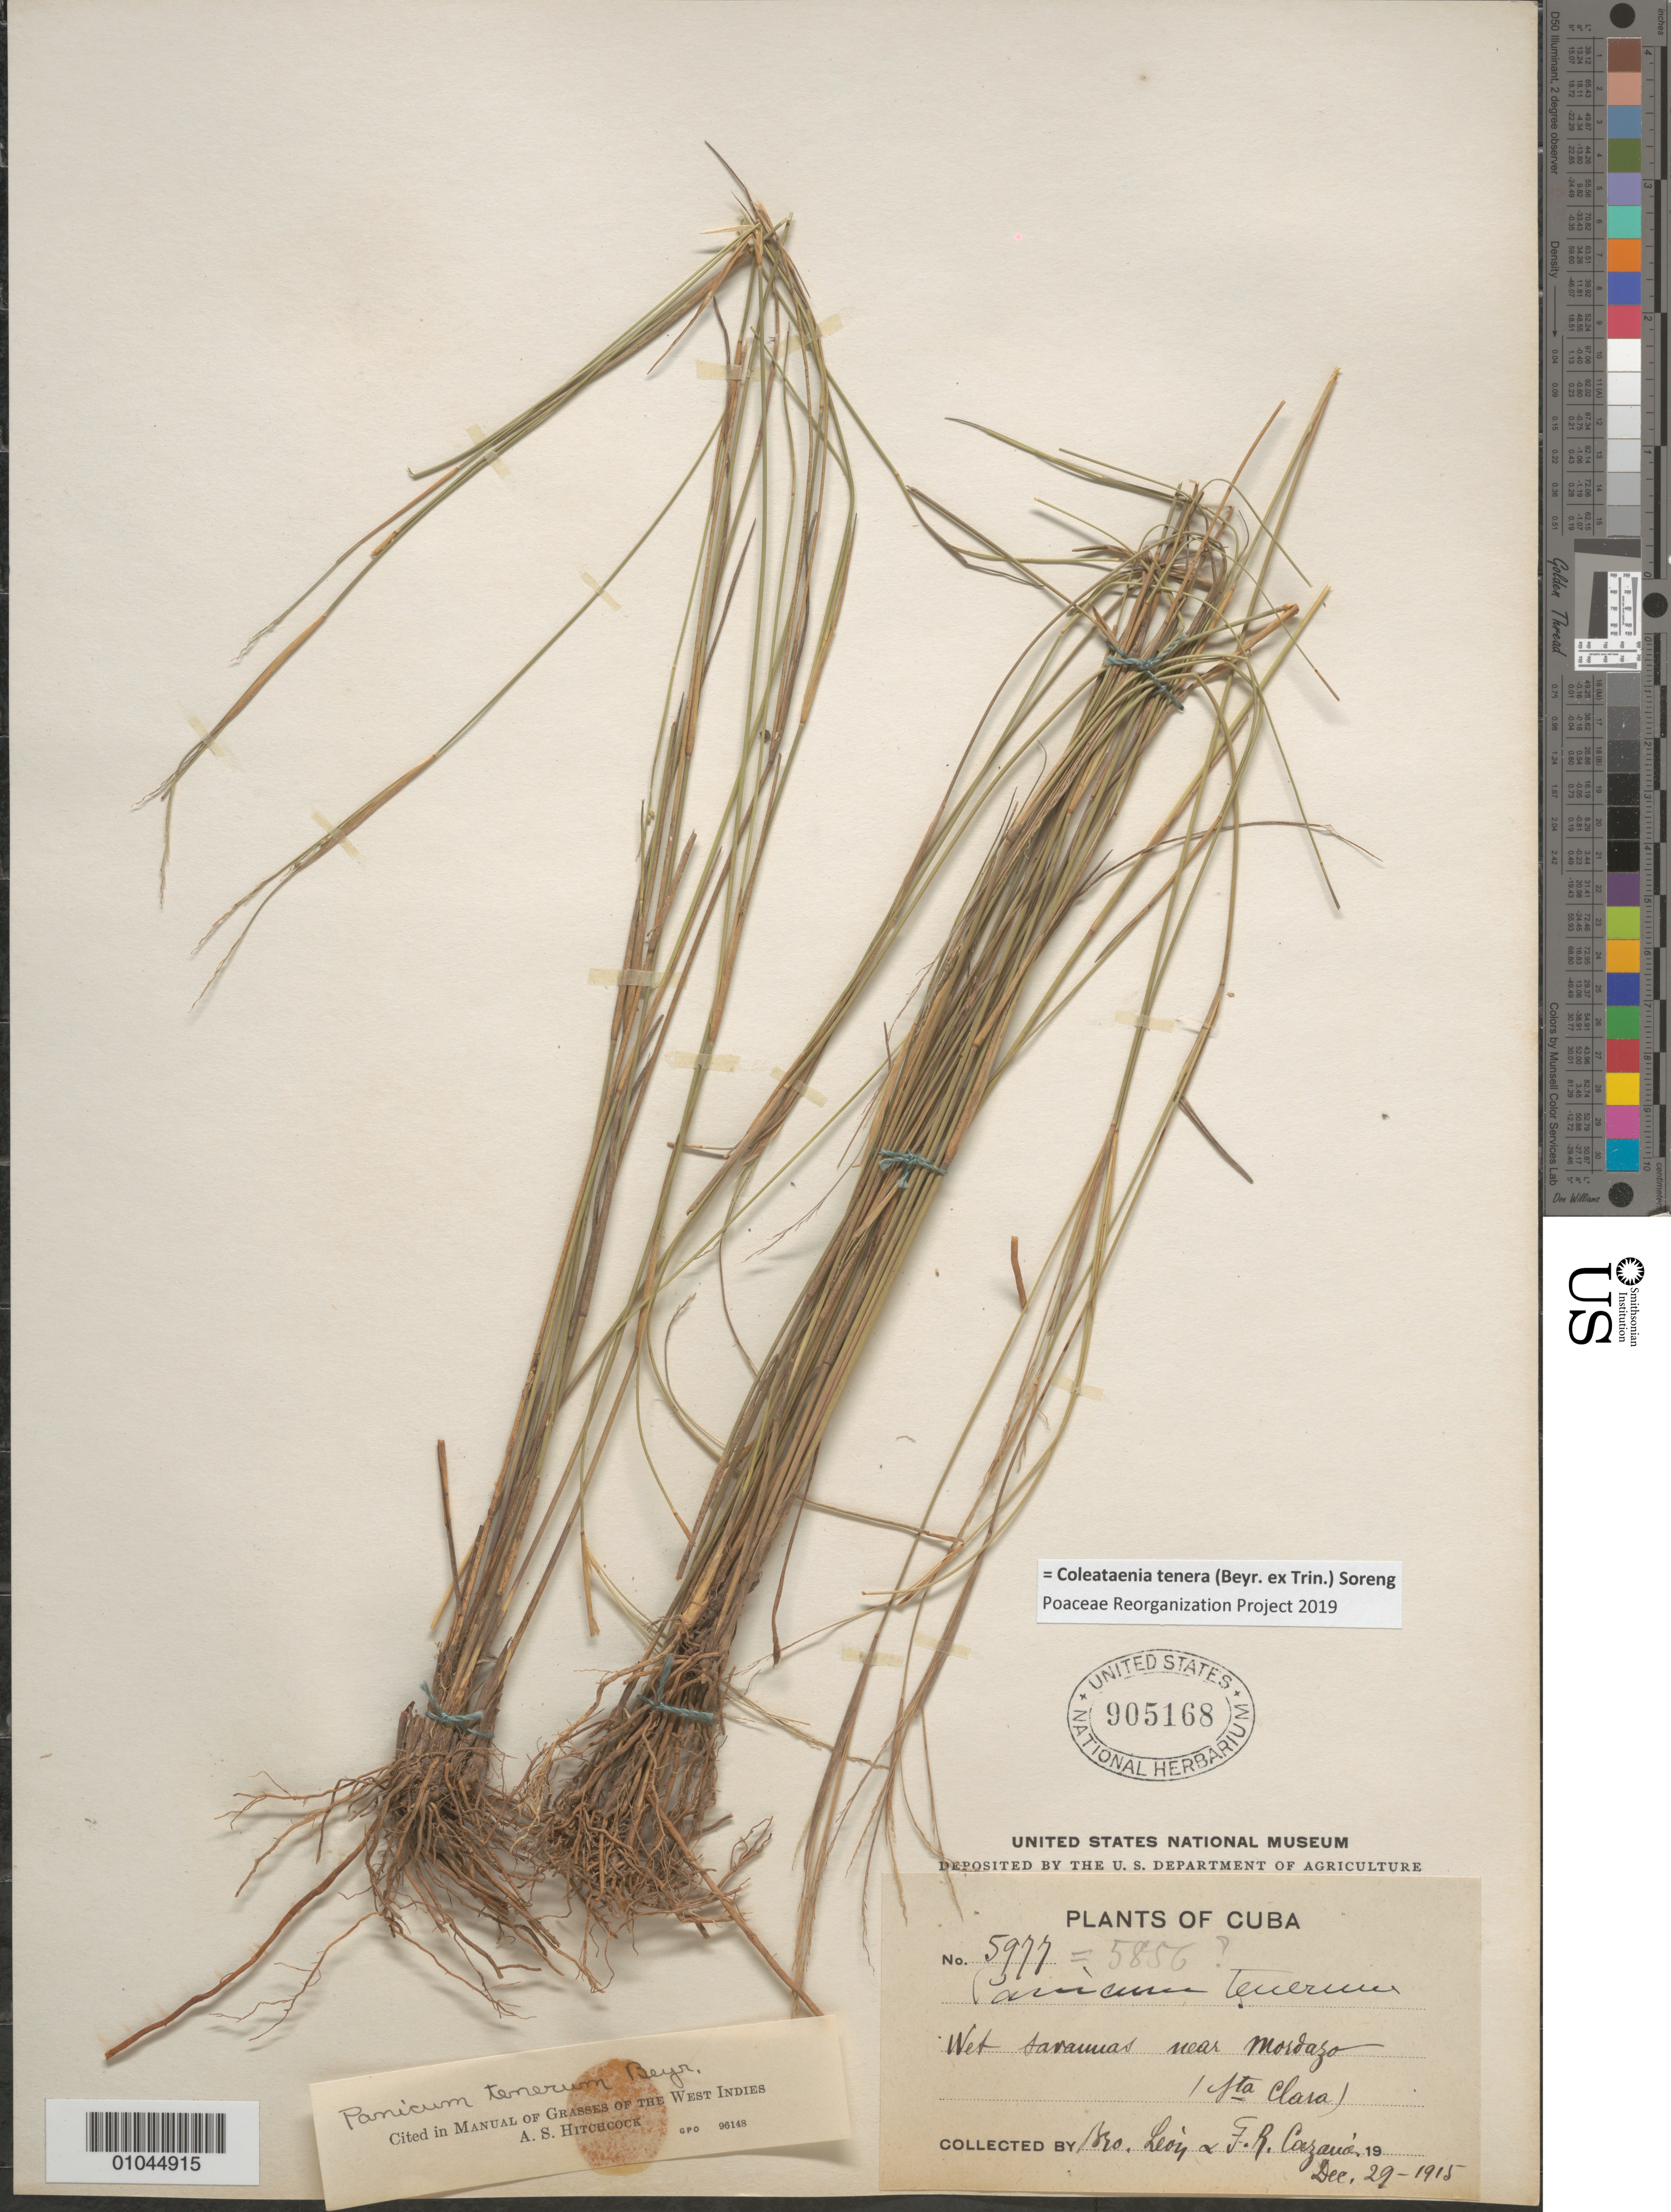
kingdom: Plantae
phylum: Tracheophyta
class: Liliopsida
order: Poales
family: Poaceae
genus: Panicum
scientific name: Panicum tenerum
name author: Beyrich ex Trin.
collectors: Bro. León & F. Cazauas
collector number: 5977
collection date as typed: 29 Dec 1915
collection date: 1915-12-29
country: Cuba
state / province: Villa Clara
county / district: Santa Clara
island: Cuba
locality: Near Mordazo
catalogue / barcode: US 905168